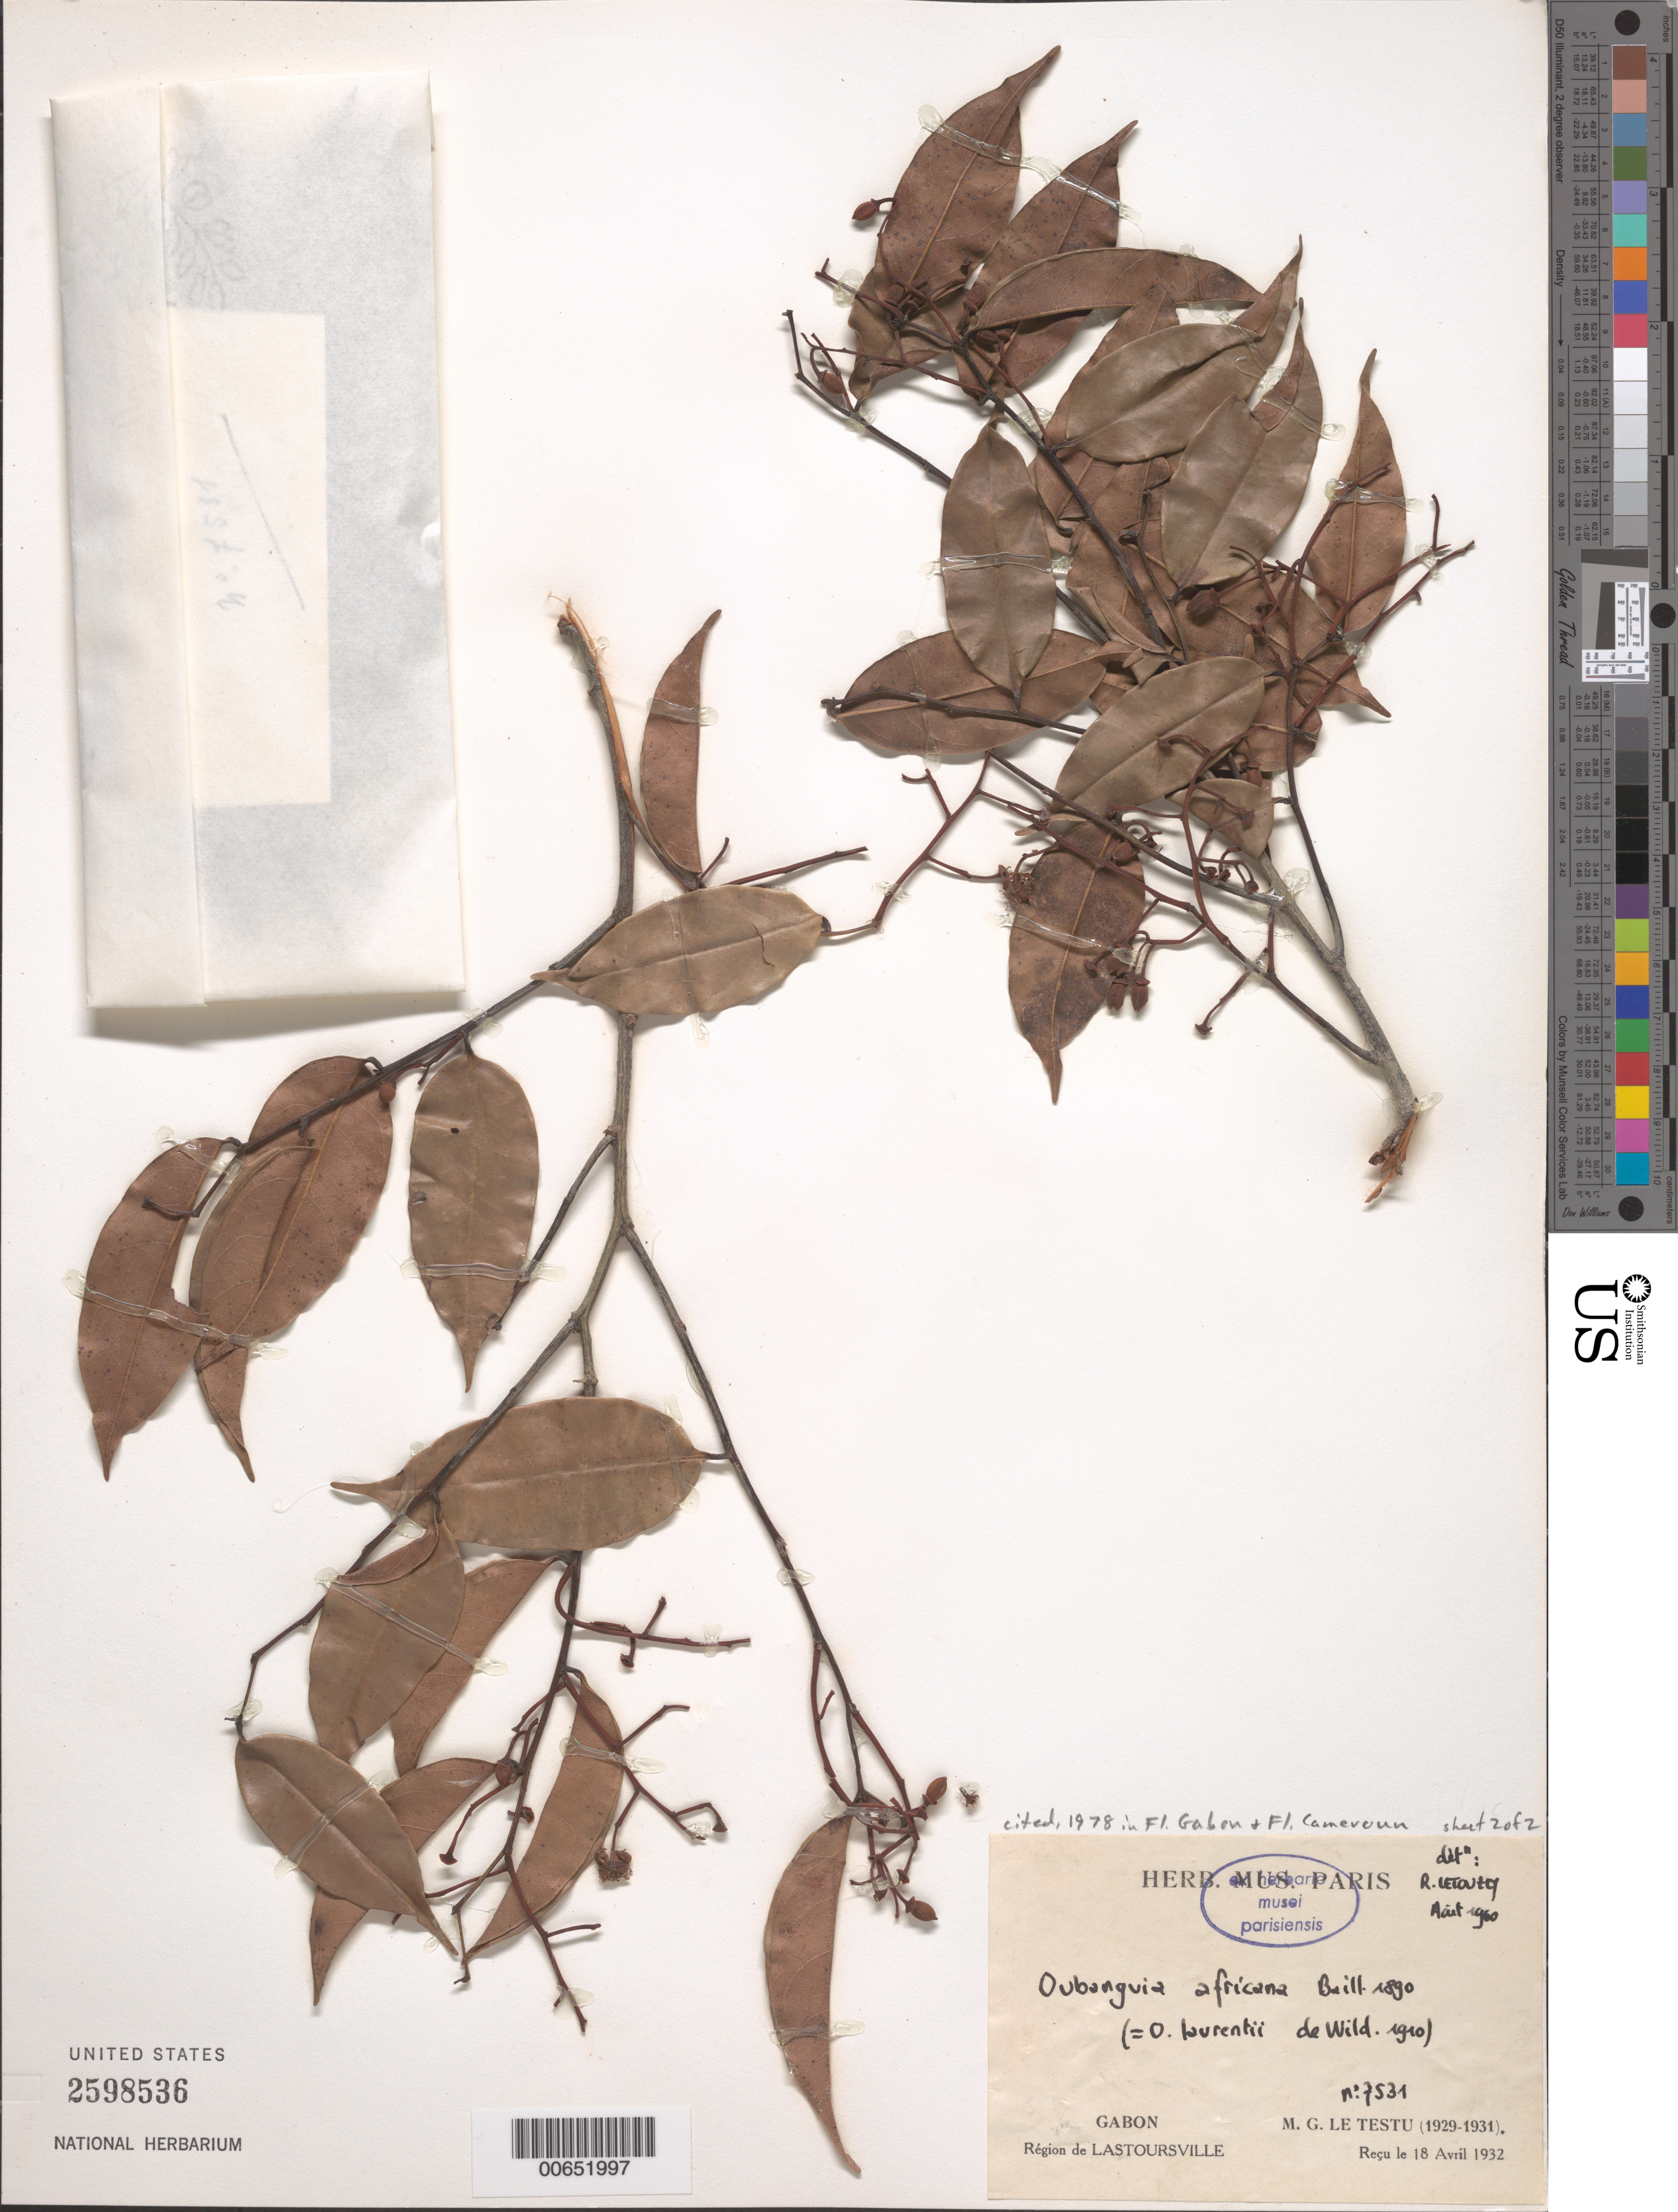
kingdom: Plantae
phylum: Tracheophyta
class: Magnoliopsida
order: Ericales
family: Lecythidaceae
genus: Oubanguia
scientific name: Oubanguia africana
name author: Baill.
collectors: G. Le Testu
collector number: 7531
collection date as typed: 1929 to -- -- 1931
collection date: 1929/1931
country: Gabon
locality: Lastoursville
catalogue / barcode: US 2598536